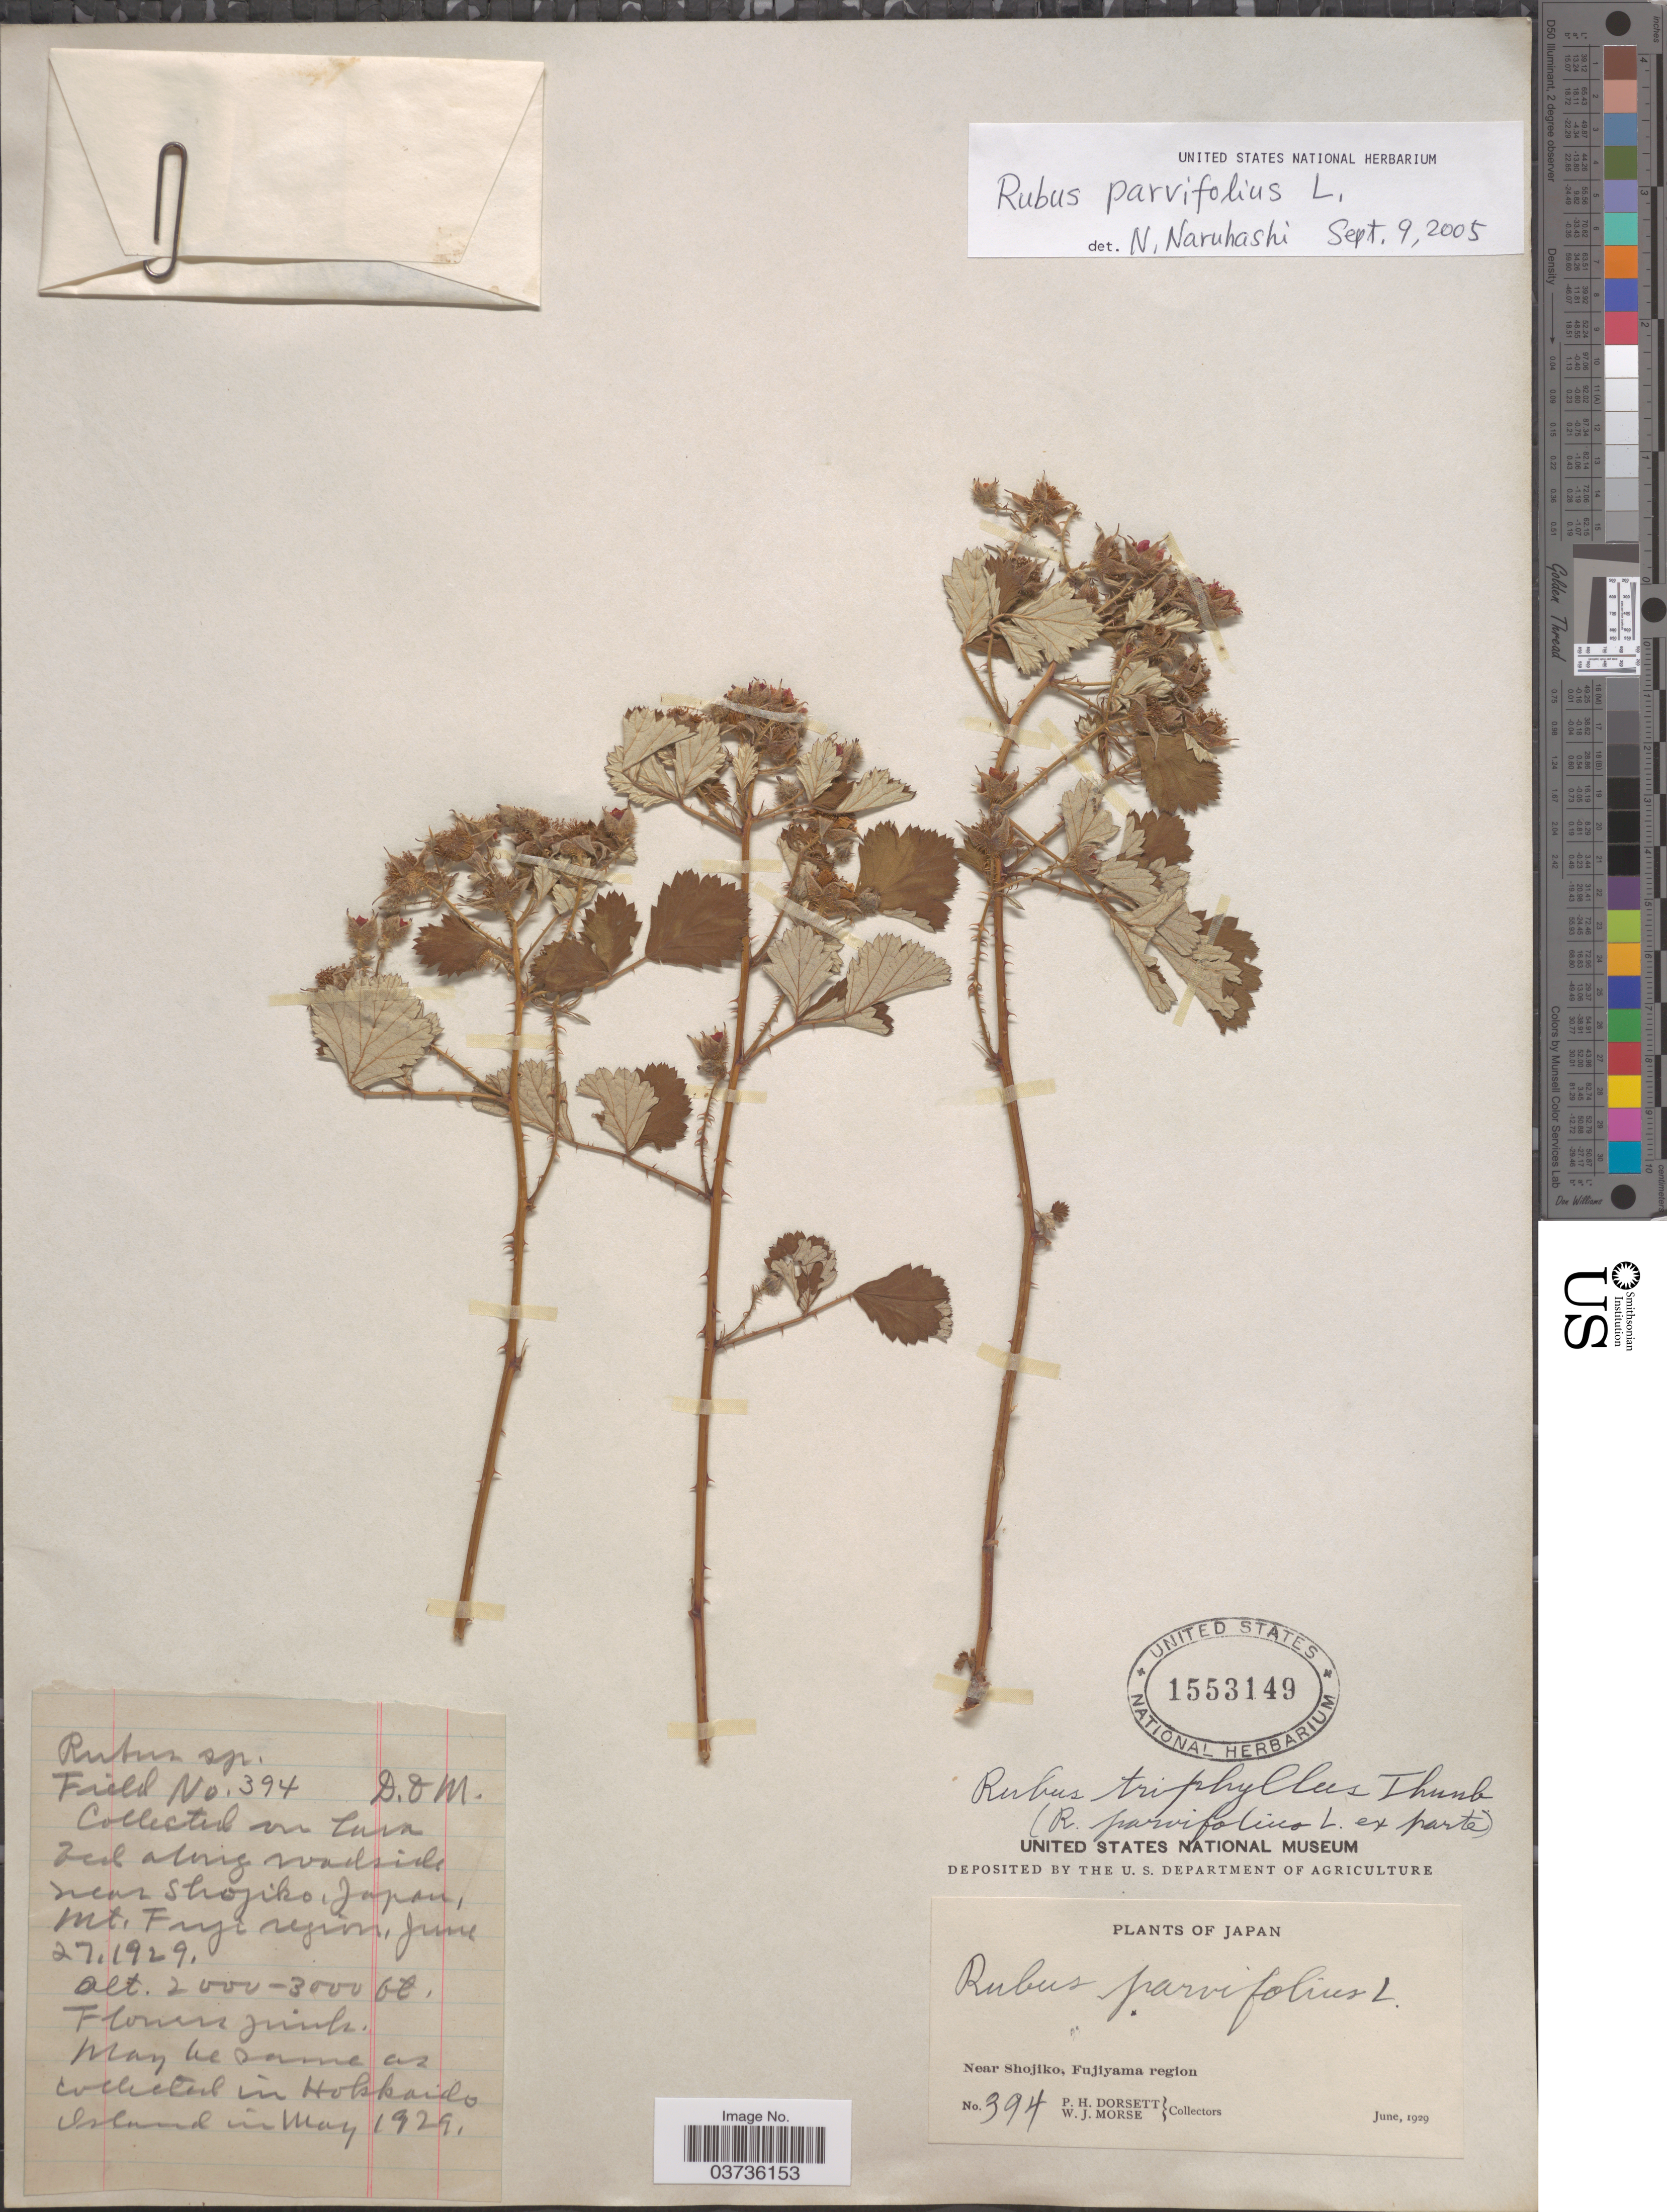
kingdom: Plantae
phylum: Tracheophyta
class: Magnoliopsida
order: Rosales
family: Rosaceae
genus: Rubus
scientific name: Rubus parvifolius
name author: L.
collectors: P. H. Dorsett & W. J. Morse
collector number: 394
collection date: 1929-06-27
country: Japan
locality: Near Shojiko, Fujiyama region. On lava bed along roadside near Shojiko.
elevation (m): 610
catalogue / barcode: US 1553149